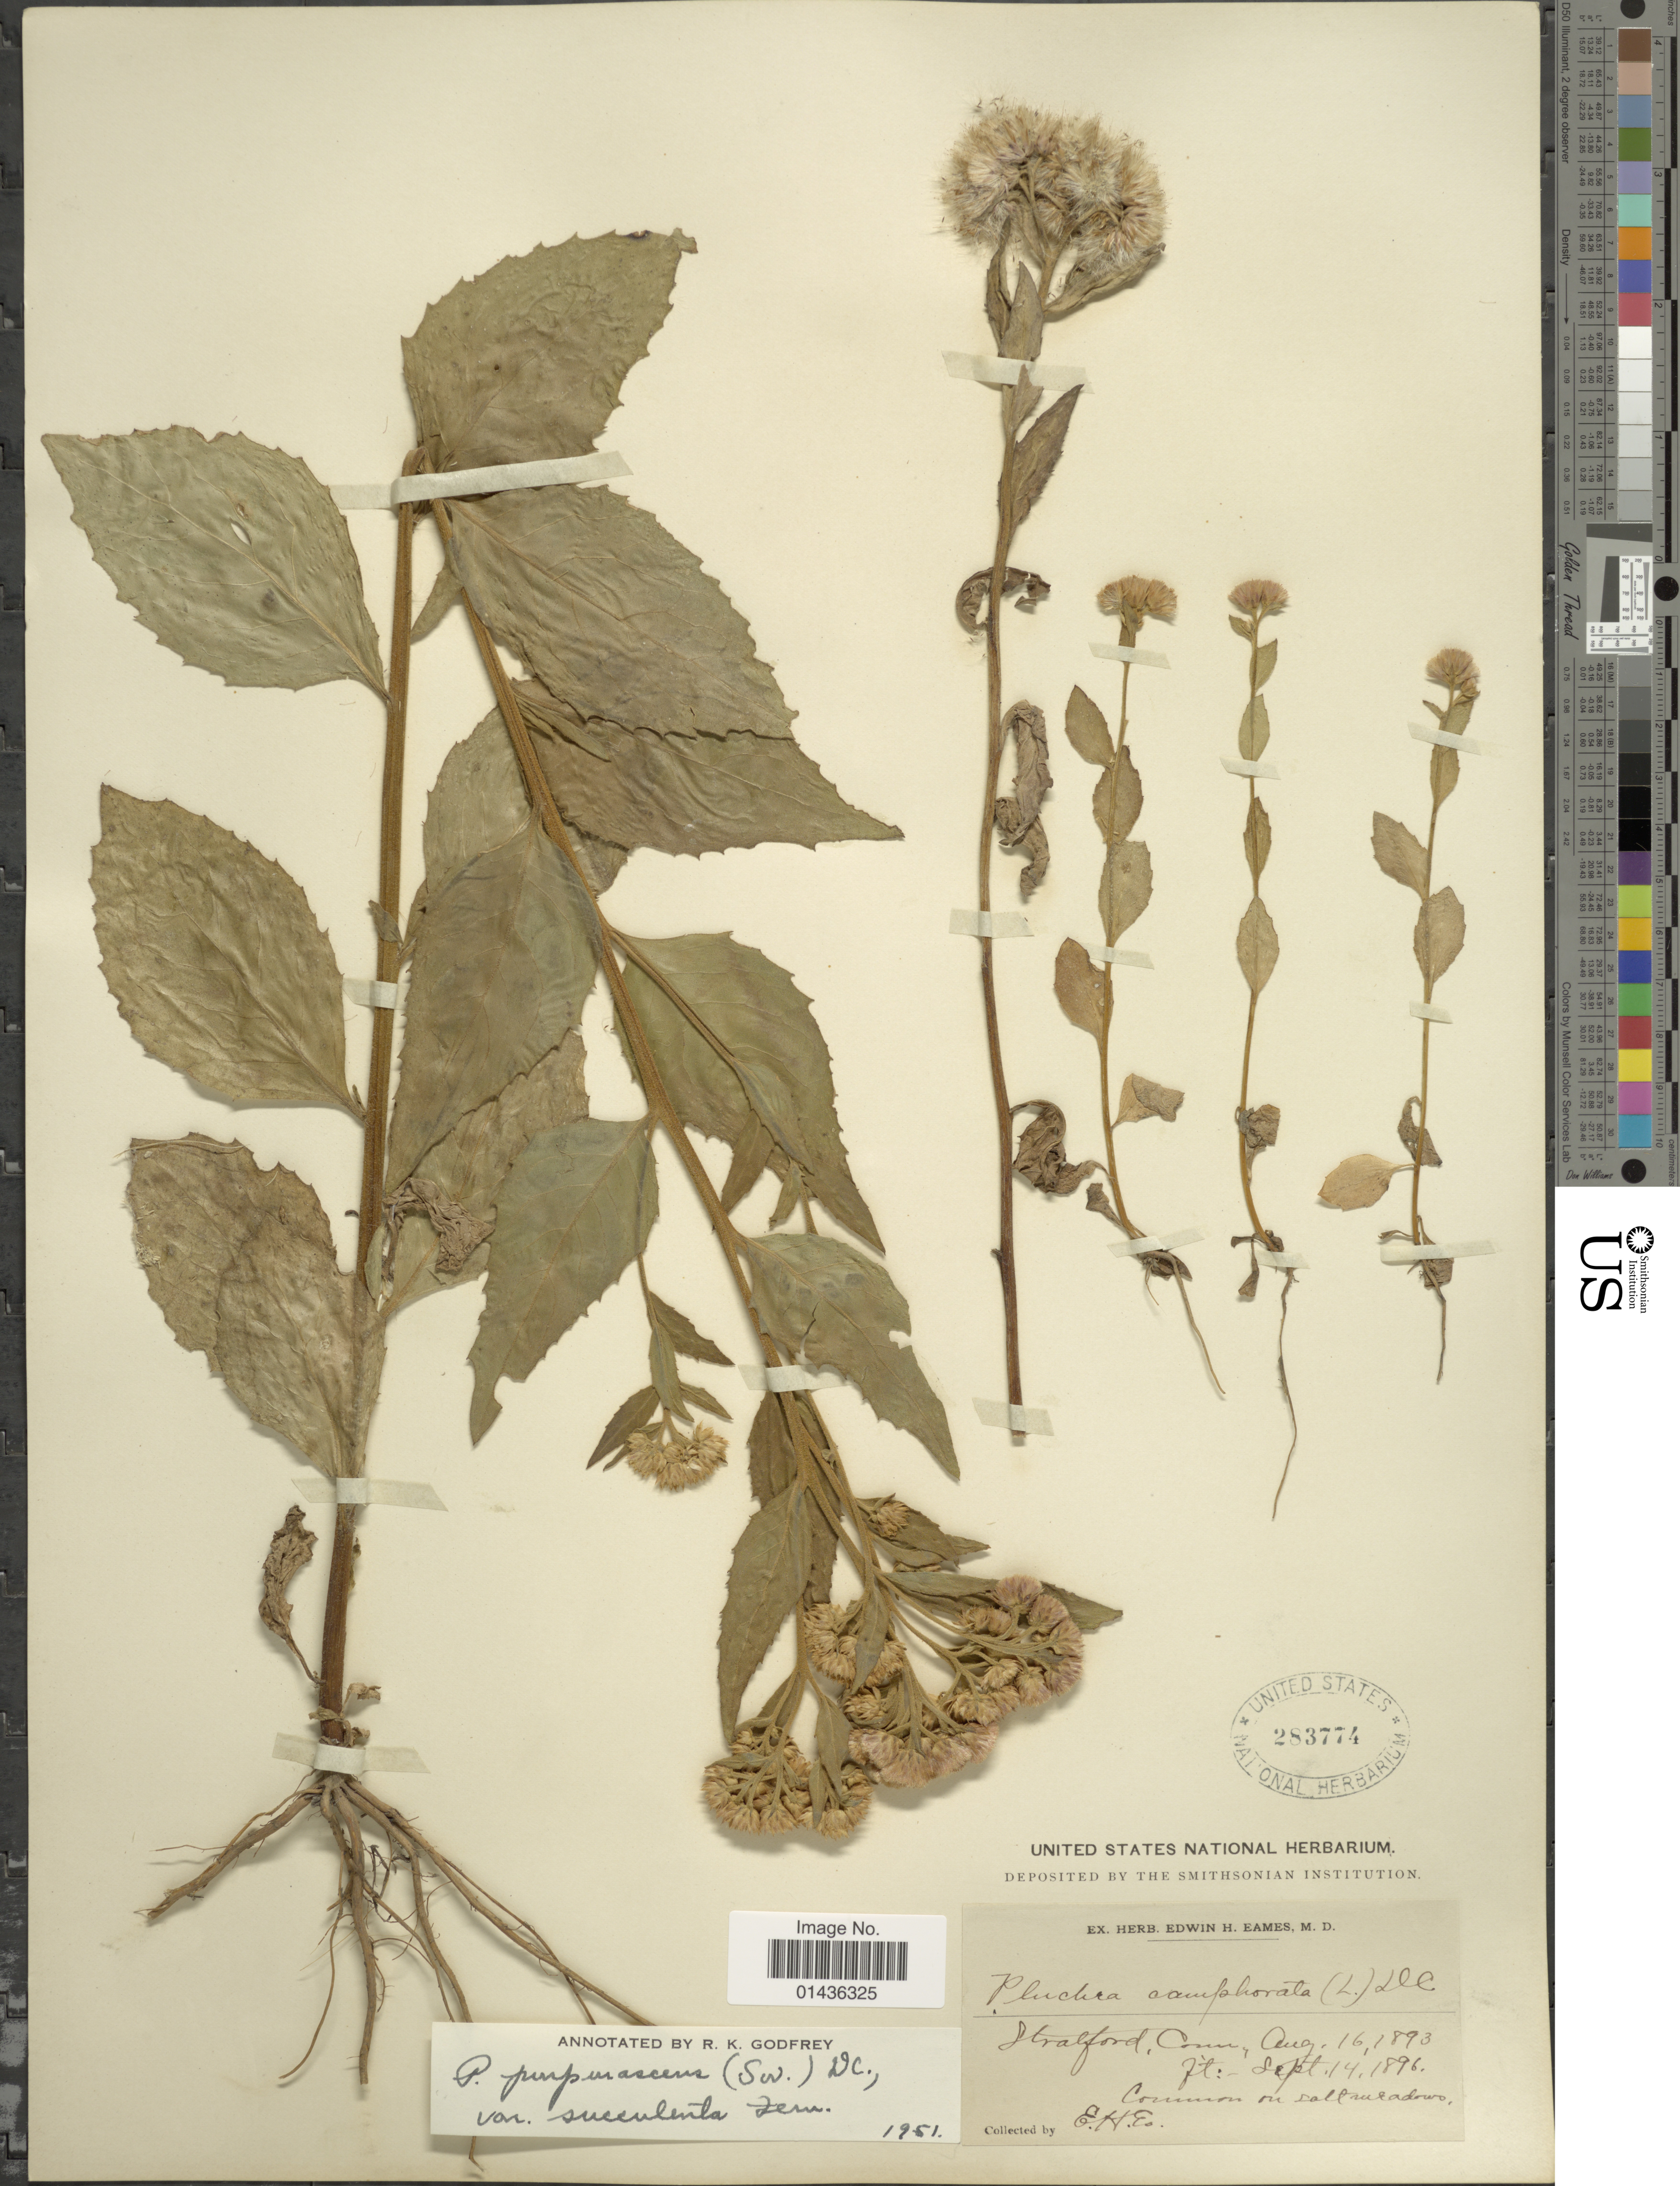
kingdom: Plantae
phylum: Tracheophyta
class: Magnoliopsida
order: Asterales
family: Asteraceae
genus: Pluchea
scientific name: Pluchea odorata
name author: (L.) Cass.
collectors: E. H. Eames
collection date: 1893-08-16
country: United States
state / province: Connecticut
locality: Stratford, Conn.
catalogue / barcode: US 283774